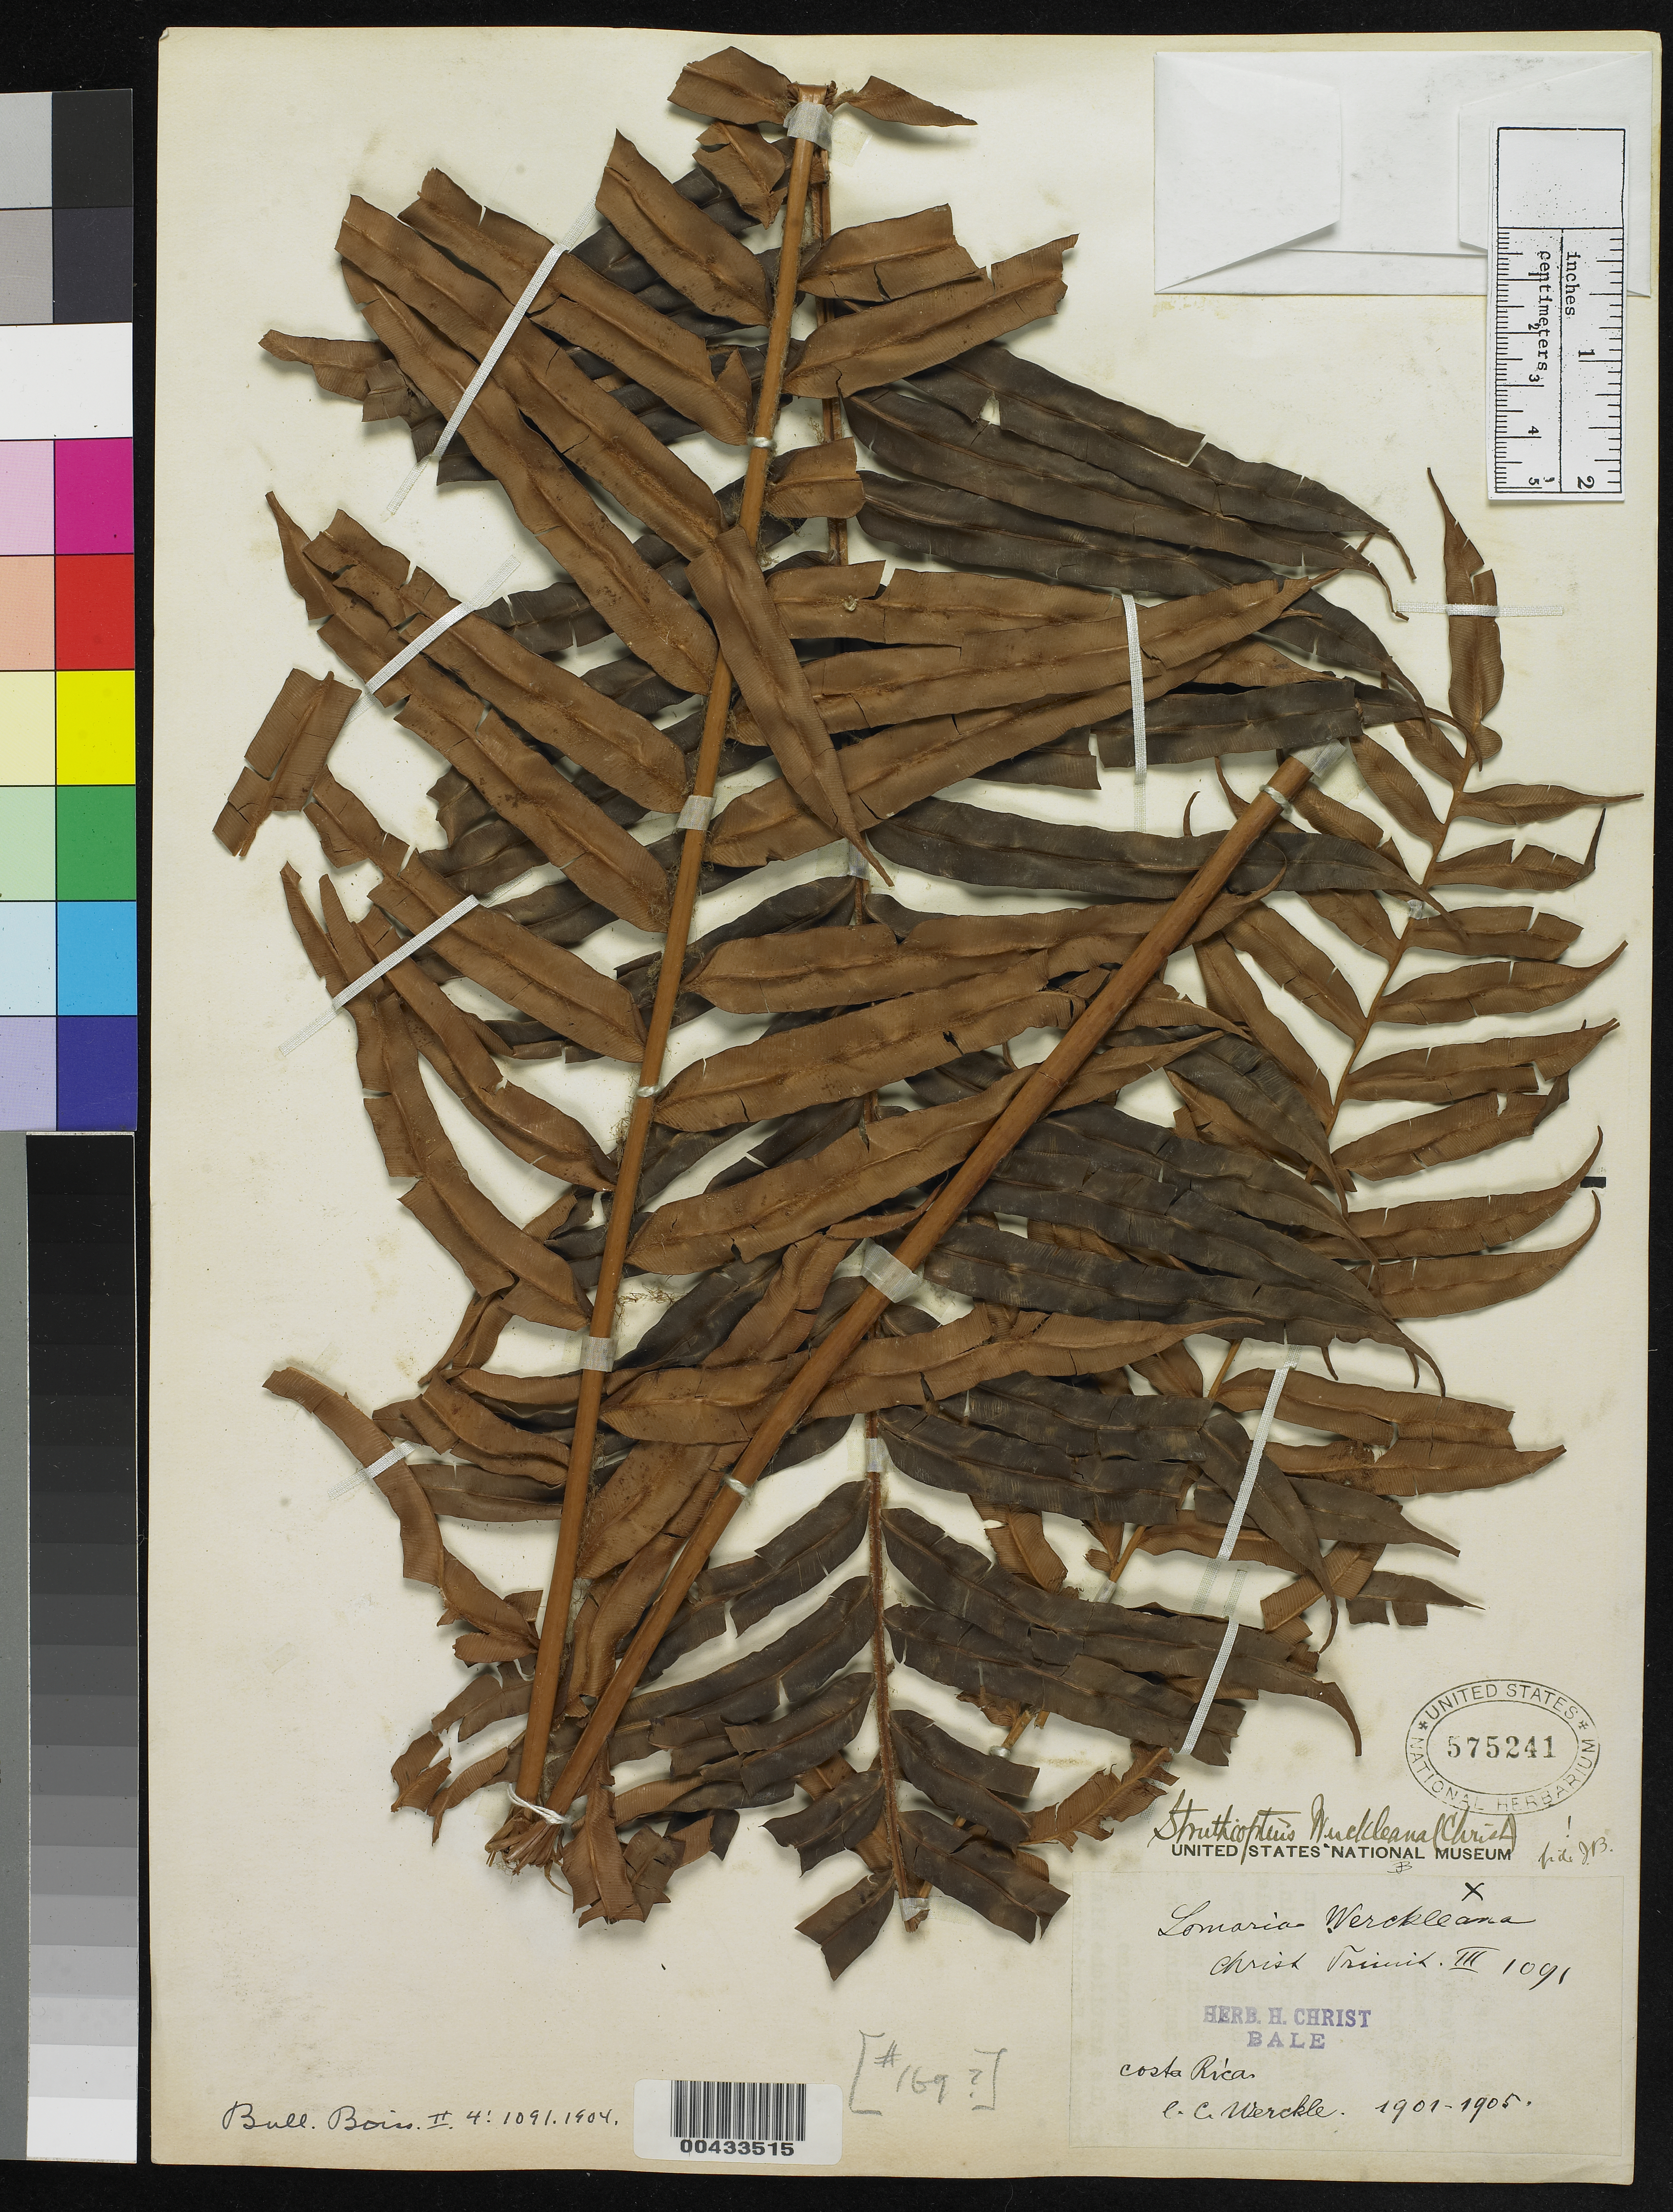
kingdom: Plantae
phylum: Tracheophyta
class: Polypodiopsida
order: Polypodiales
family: Blechnaceae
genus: Lomaria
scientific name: Lomaria werckleana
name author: Christ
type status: Type Collection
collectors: C. C Wercklé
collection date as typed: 1901 to -- --- 1905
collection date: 1901/1905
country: Costa Rica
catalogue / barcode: US 575241